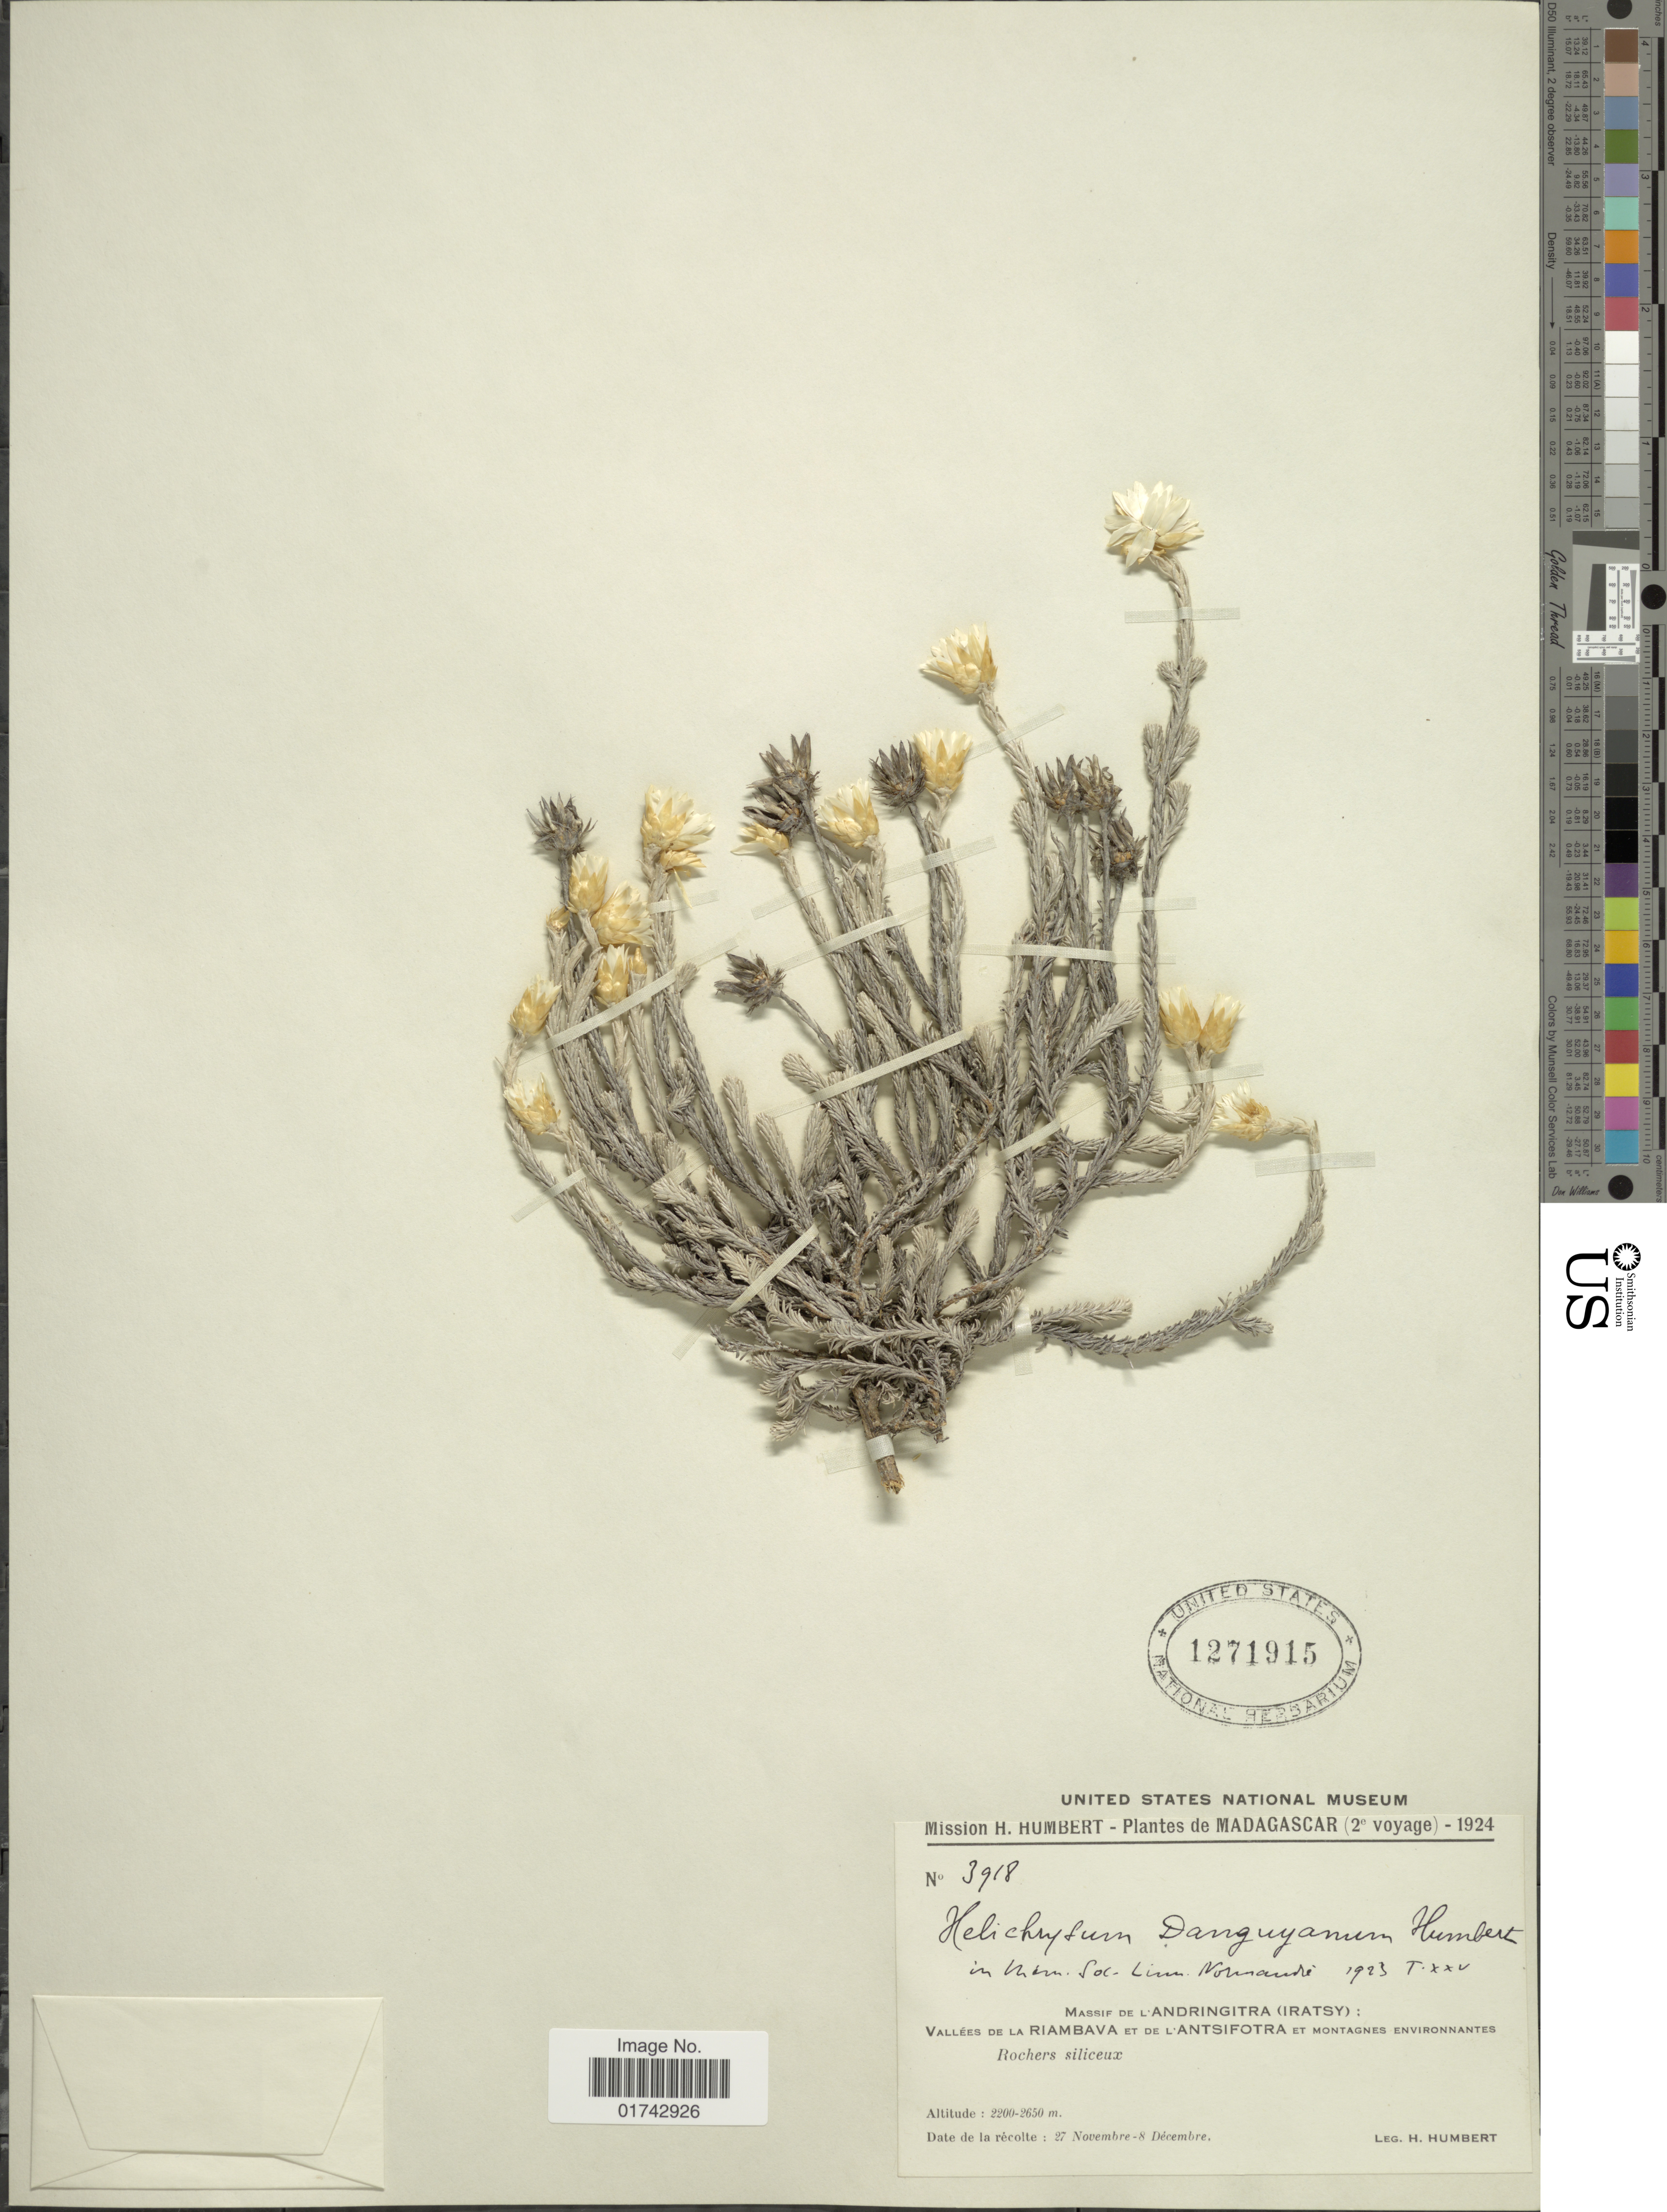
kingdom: Plantae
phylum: Tracheophyta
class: Magnoliopsida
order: Asterales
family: Asteraceae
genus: Helichrysum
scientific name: Helichrysum danguyanum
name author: Humbert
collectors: H. Humbert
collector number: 3918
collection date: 1924-11-27/1924-12-08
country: Madagascar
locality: Massif de L'Andringitra (Iratsy) Vallee de la Riambava et de L' Antsifotra et Montagnes Environnantes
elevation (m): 2200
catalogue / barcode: US 1271915